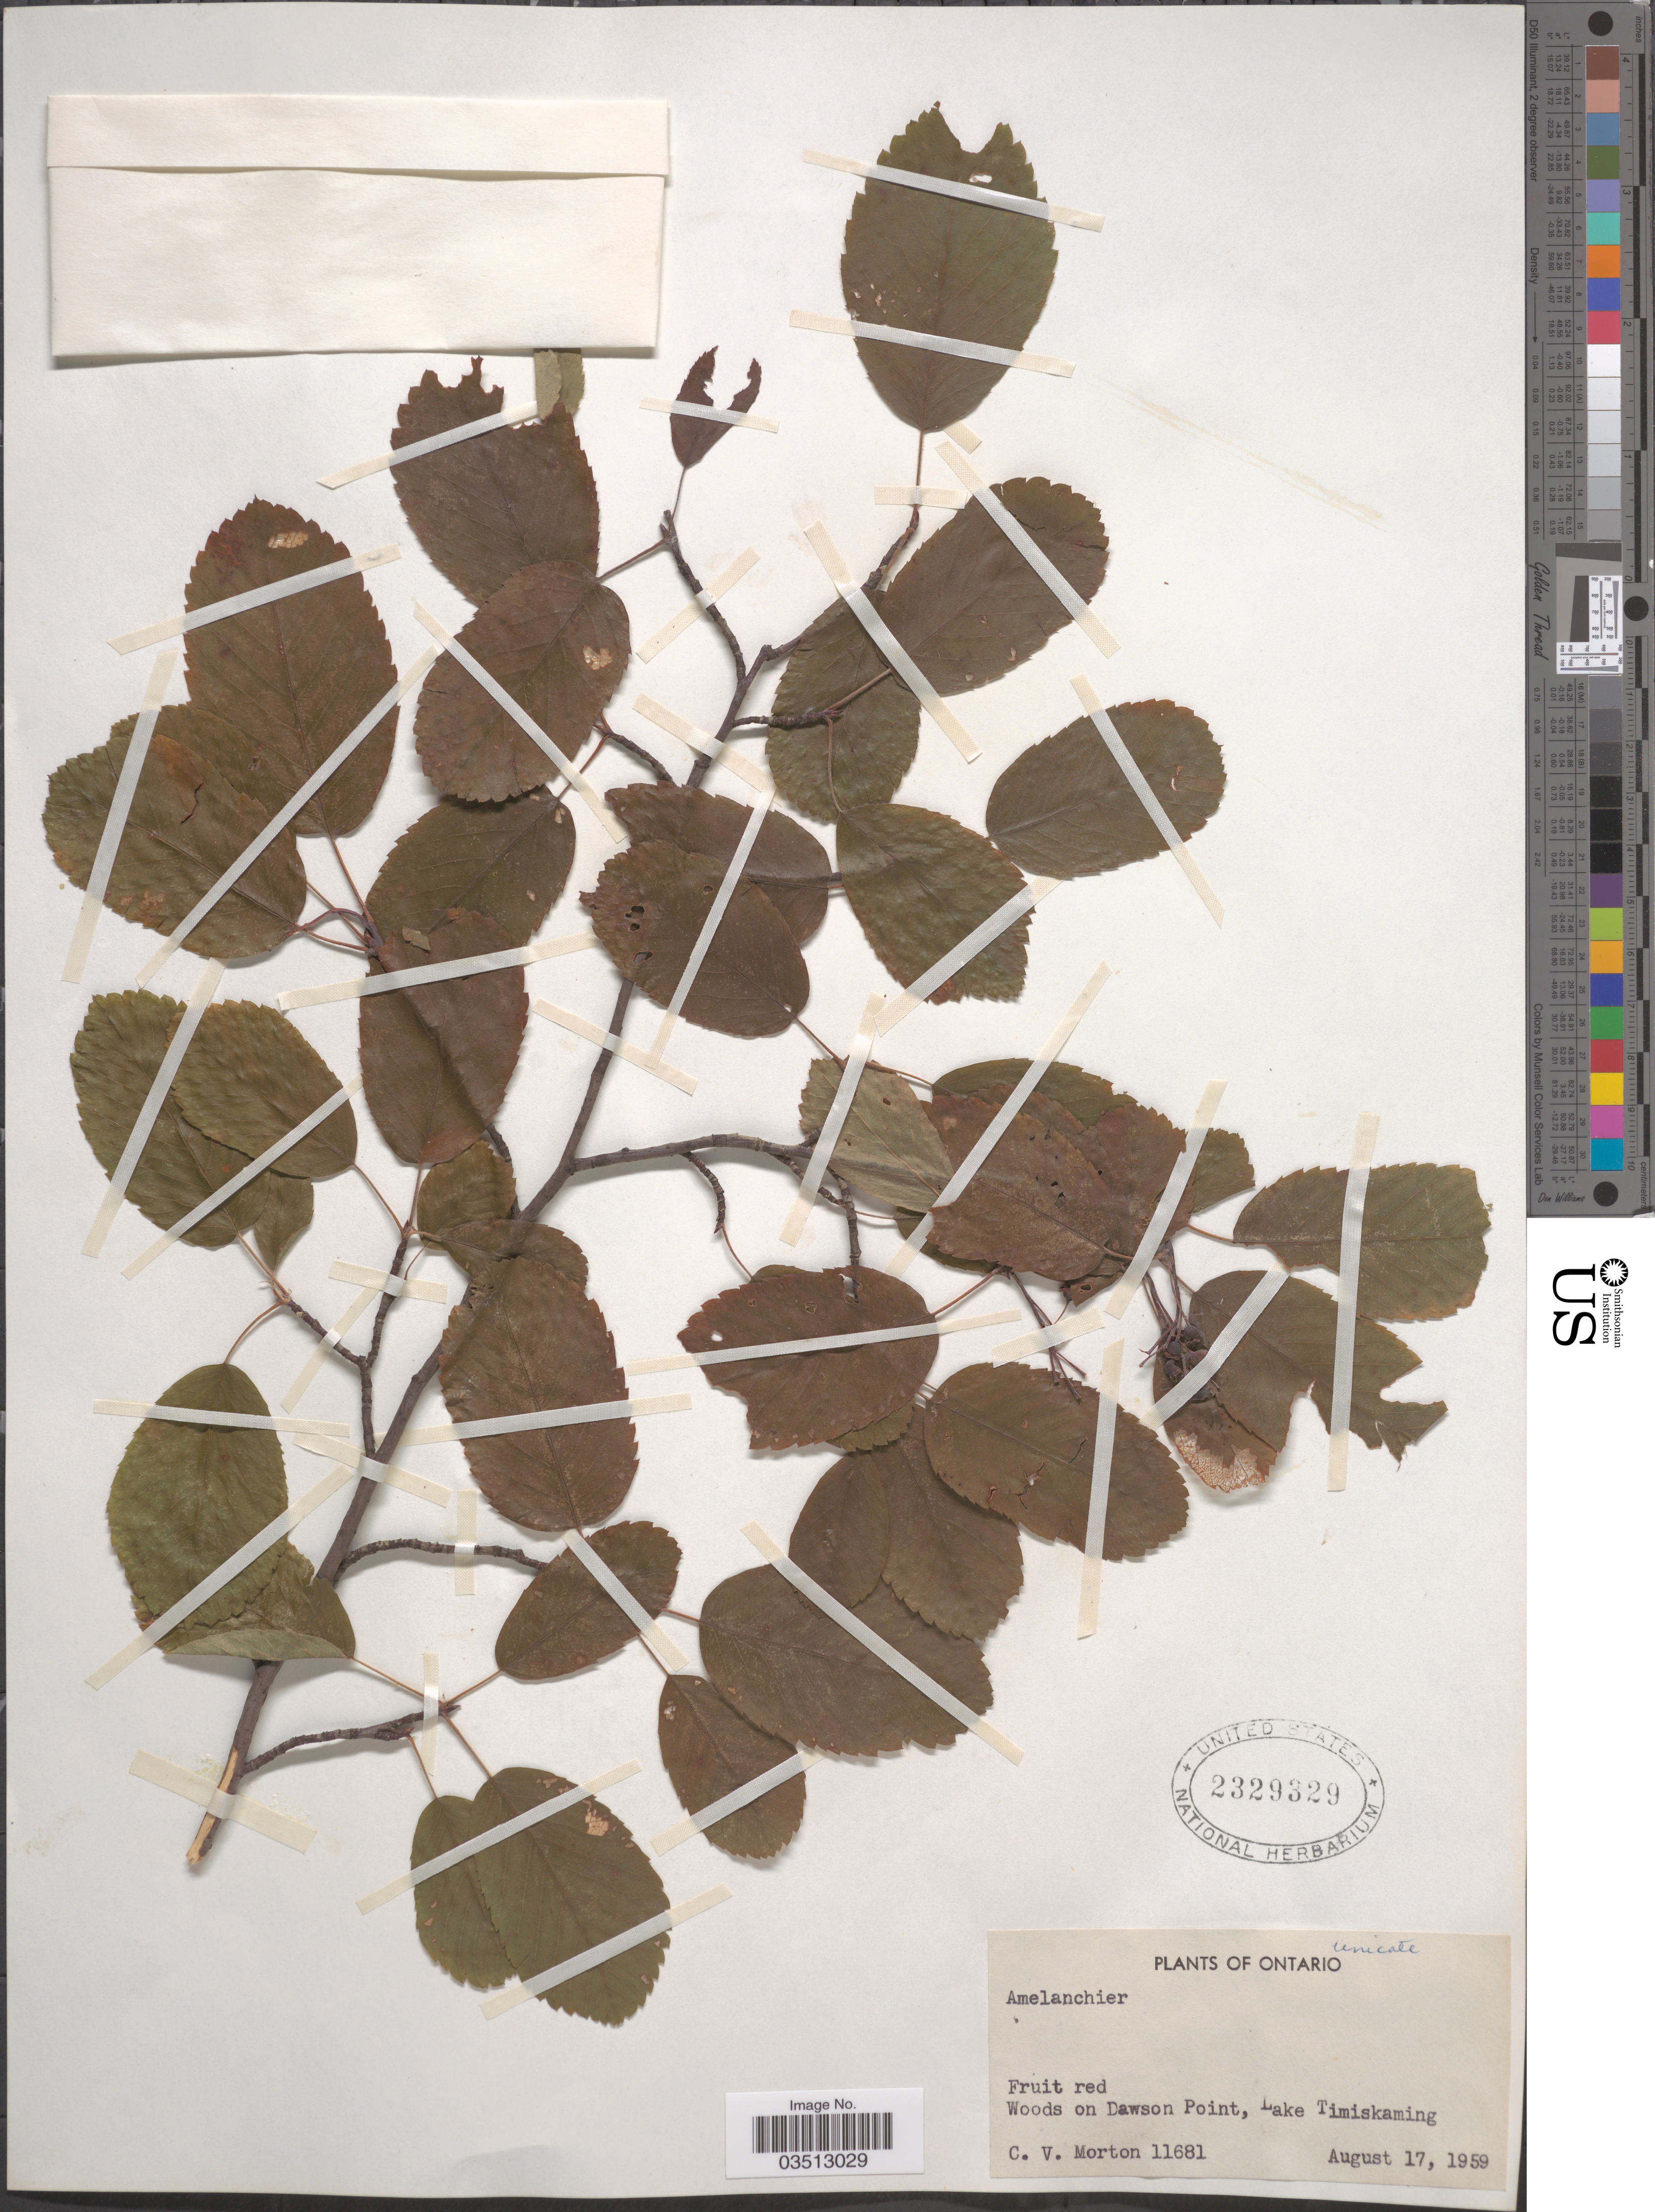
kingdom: Plantae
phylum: Tracheophyta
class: Magnoliopsida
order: Rosales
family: Rosaceae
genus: Amelanchier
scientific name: Amelanchier sp.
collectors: C. V. Morton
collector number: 11681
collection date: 1959-08-17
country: Canada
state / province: Ontario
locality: Woods on Dawson Point, Lake Timiskaming.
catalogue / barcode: US 2329329